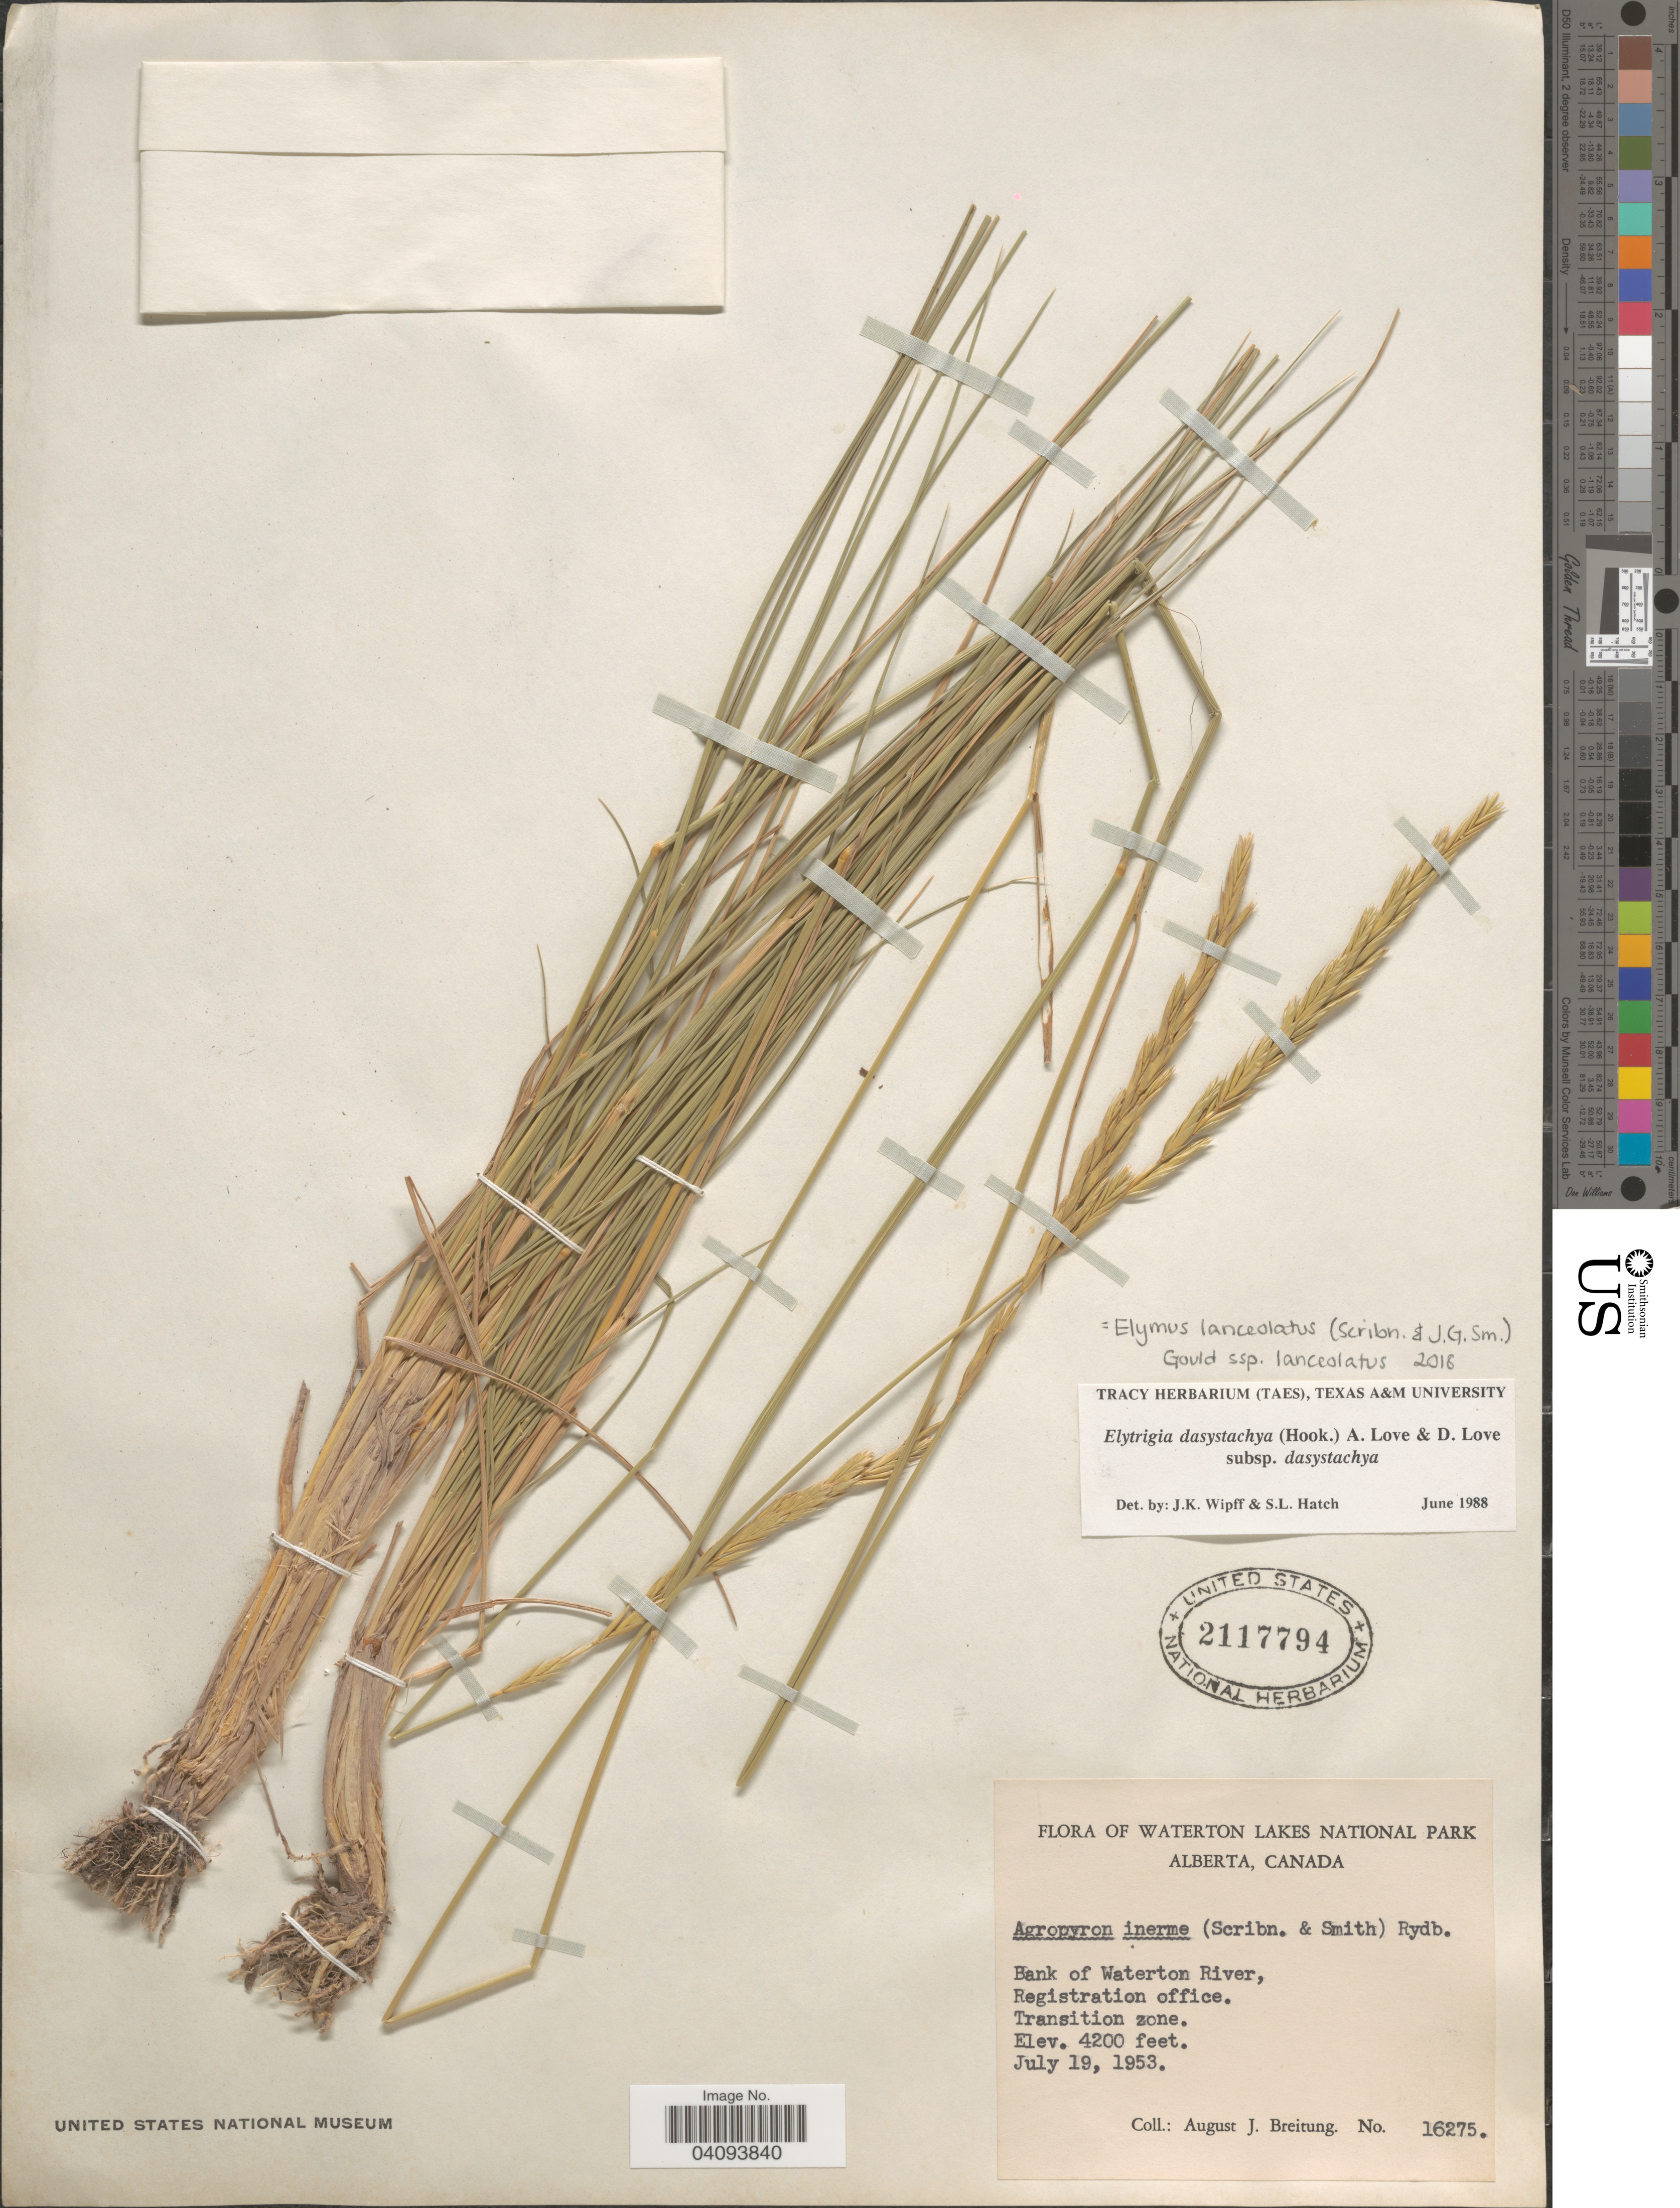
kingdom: Plantae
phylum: Tracheophyta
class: Liliopsida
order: Poales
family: Poaceae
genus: Elymus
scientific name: Elymus lanceolatus subsp. lanceolatus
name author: (Scribn. & J.G. Sm.) Gould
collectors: A. Breitung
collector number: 16275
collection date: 1953-07-19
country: Canada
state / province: Alberta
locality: Waterton Lakes National Park. Bank of Waterton River, Registration office. Transition zone.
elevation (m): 1280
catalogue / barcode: US 2117794